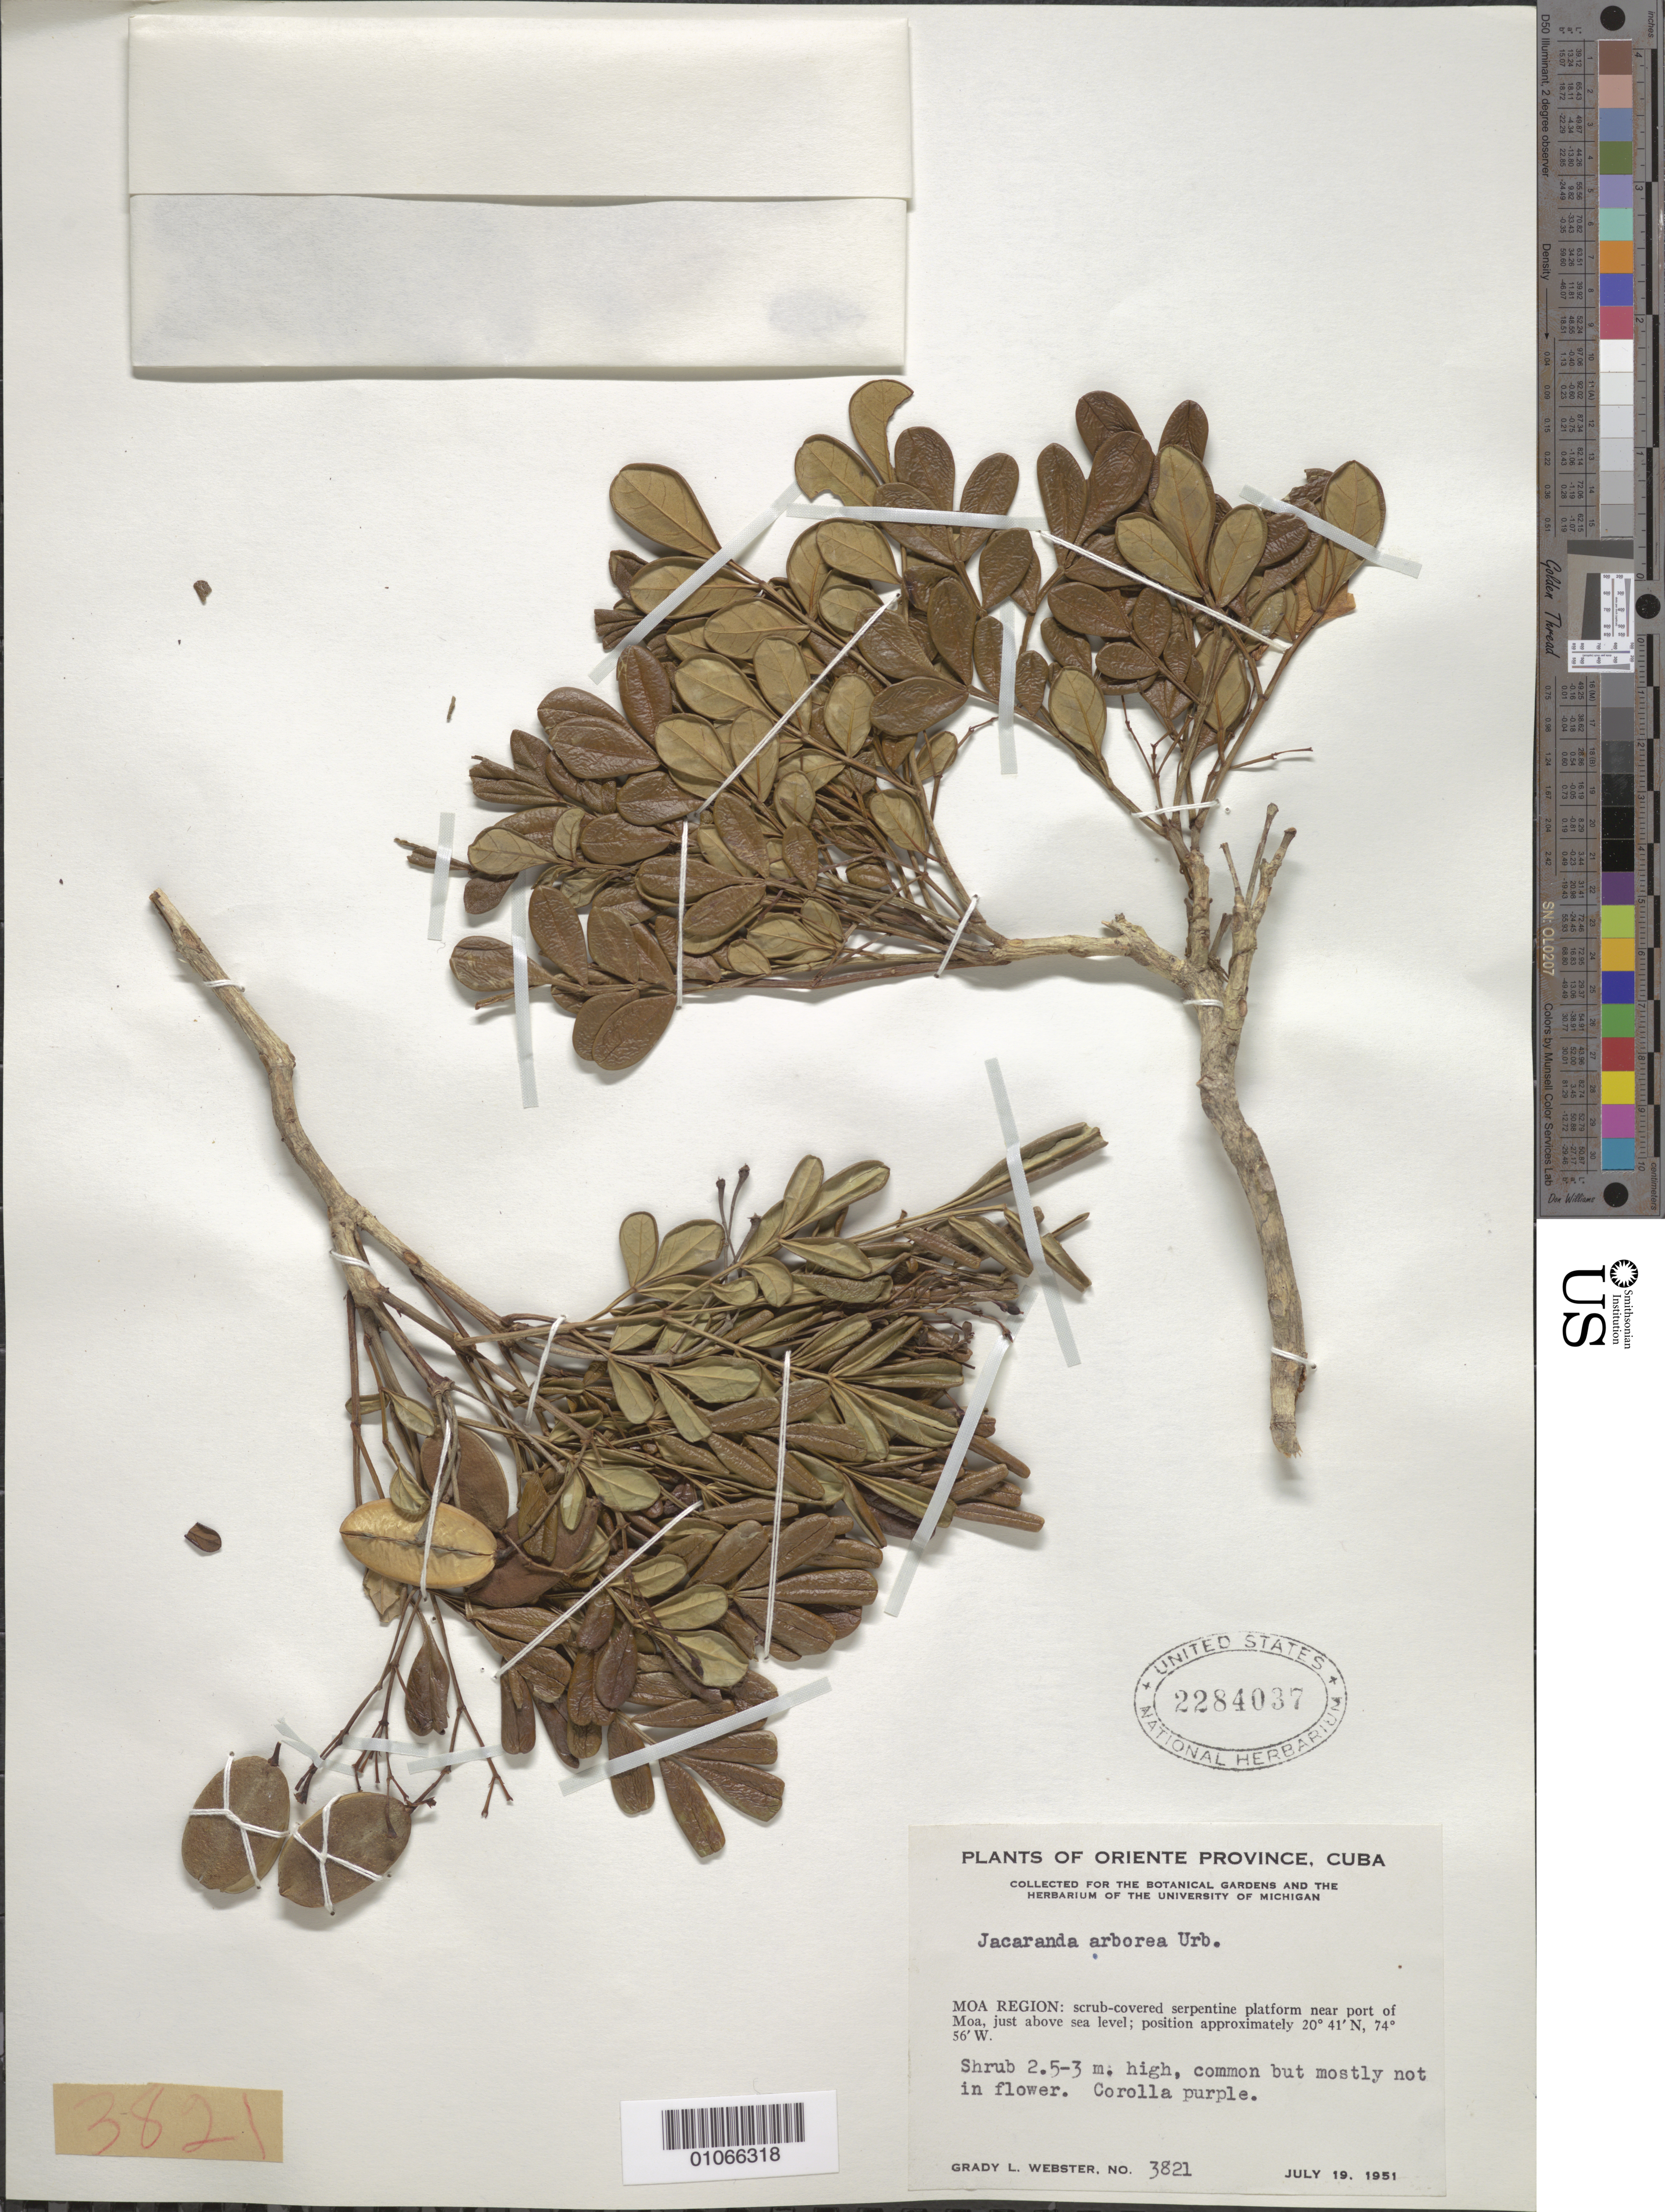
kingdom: Plantae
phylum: Tracheophyta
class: Magnoliopsida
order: Lamiales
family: Bignoniaceae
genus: Jacaranda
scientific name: Jacaranda arborea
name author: Urb.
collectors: G. L. Webster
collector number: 3821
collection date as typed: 19 Jul 1951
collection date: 1951-07-19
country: Cuba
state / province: Holguín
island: Cuba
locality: Moa region: scrub-covered serpentine platform near port of Moa [Oriente], just above sea level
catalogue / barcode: US 2284037